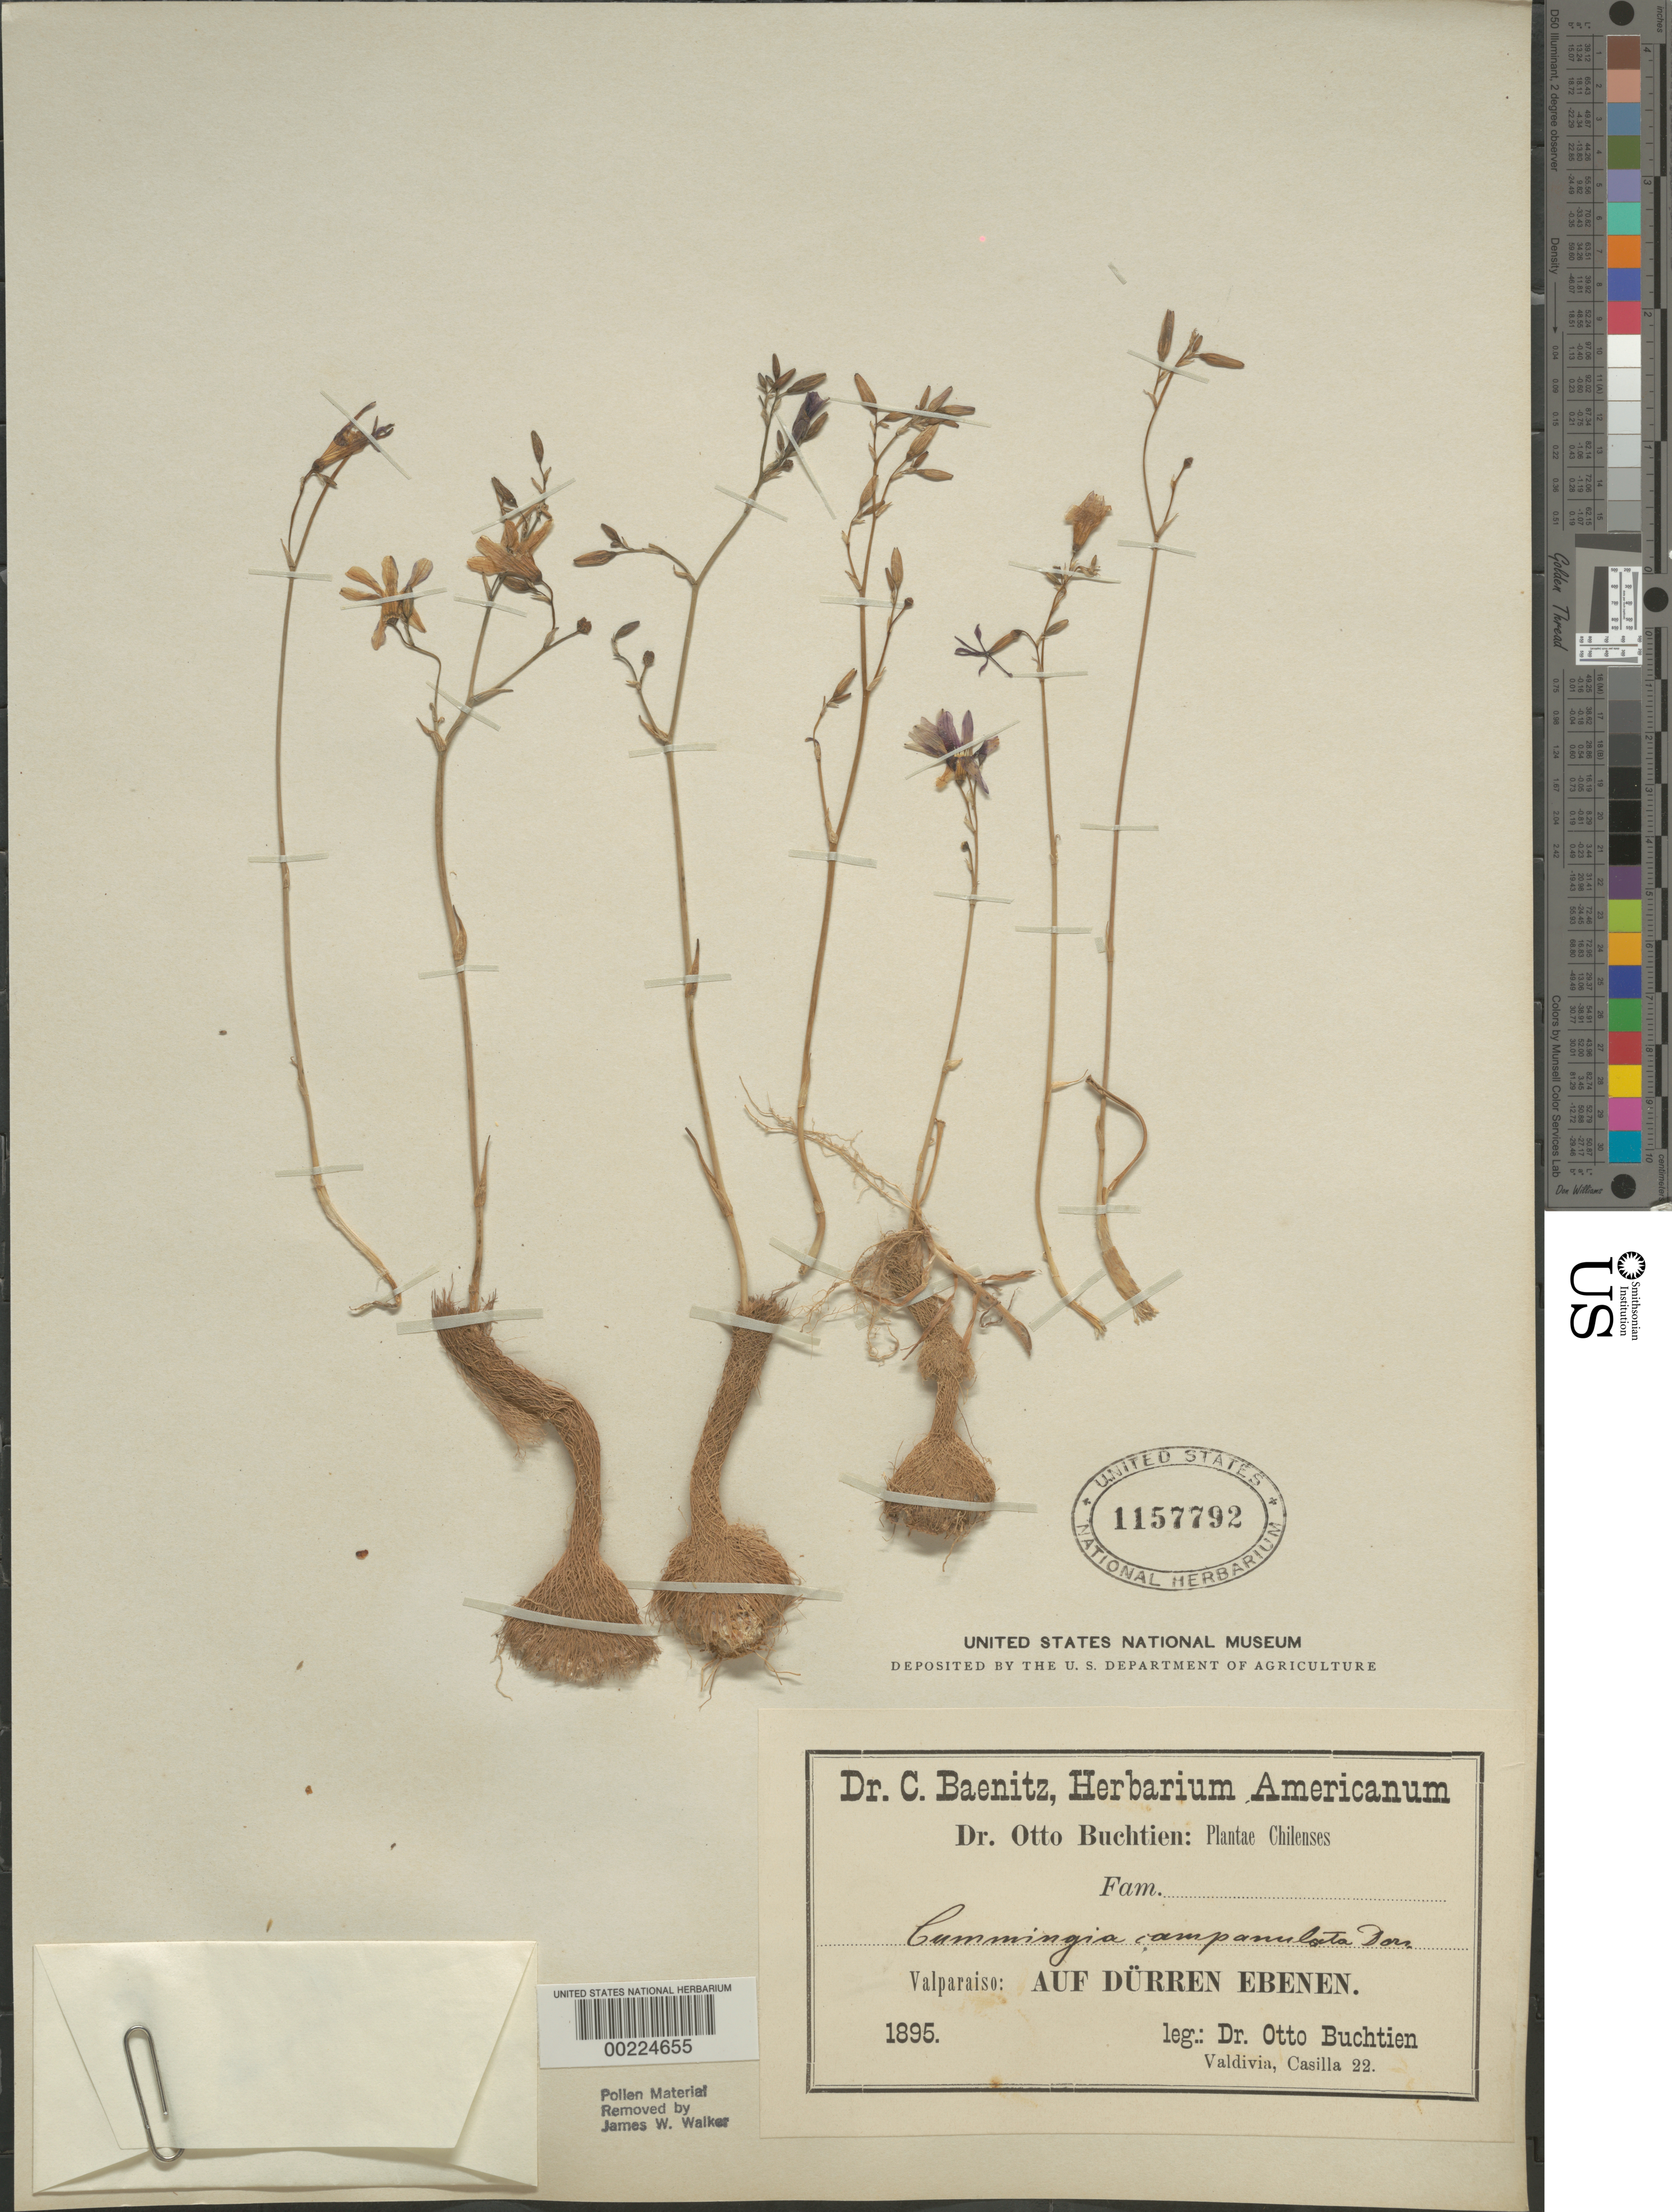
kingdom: Plantae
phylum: Tracheophyta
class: Liliopsida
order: Asparagales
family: Tecophilaeaceae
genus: Conanthera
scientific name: Conanthera campanulata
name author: Lindl.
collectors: O. Buchtien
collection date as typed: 1895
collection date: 1895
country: Chile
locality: Valparaiso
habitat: Dry place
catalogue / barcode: US 1157792